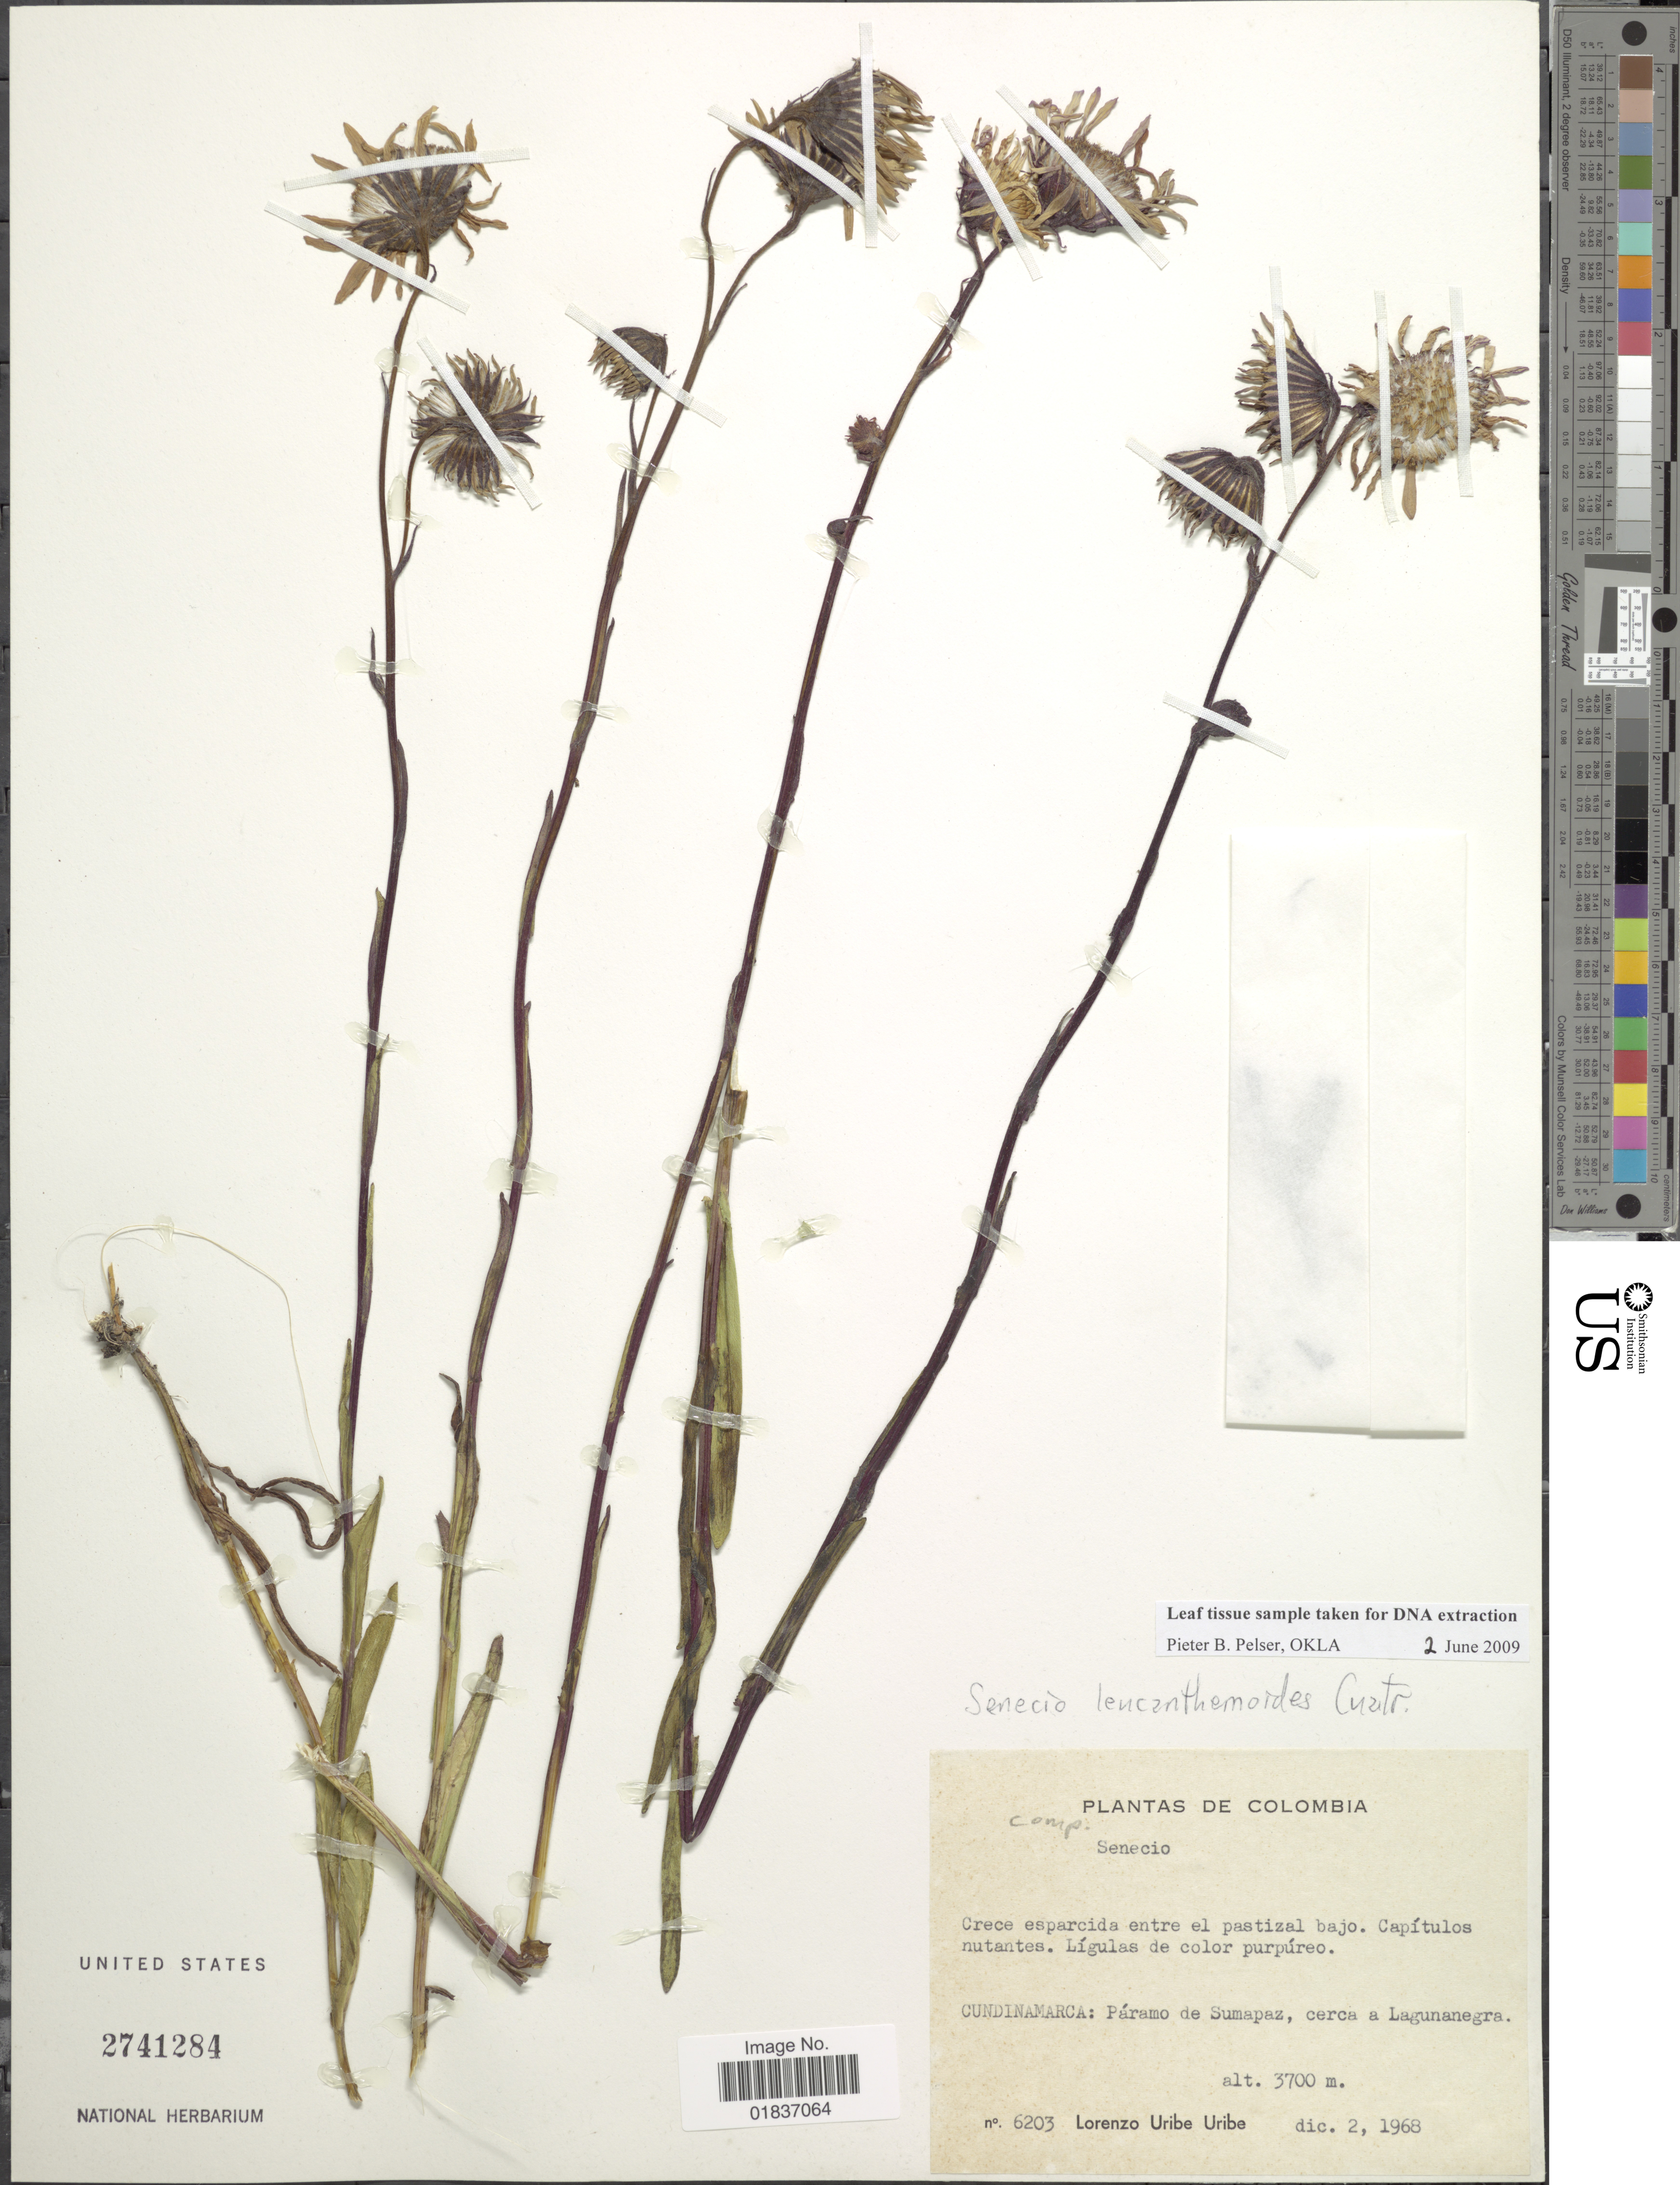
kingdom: Plantae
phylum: Tracheophyta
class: Magnoliopsida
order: Asterales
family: Asteraceae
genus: Senecio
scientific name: Senecio leucanthemioides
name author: Cuatrec.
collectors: L. Uribe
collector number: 6203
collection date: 1968-12-02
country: Colombia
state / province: Cundinamarca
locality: Cundinamarca: Paramo de Sumapaz, cerca a Lagunanegra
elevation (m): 3700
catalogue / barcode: US 2741284